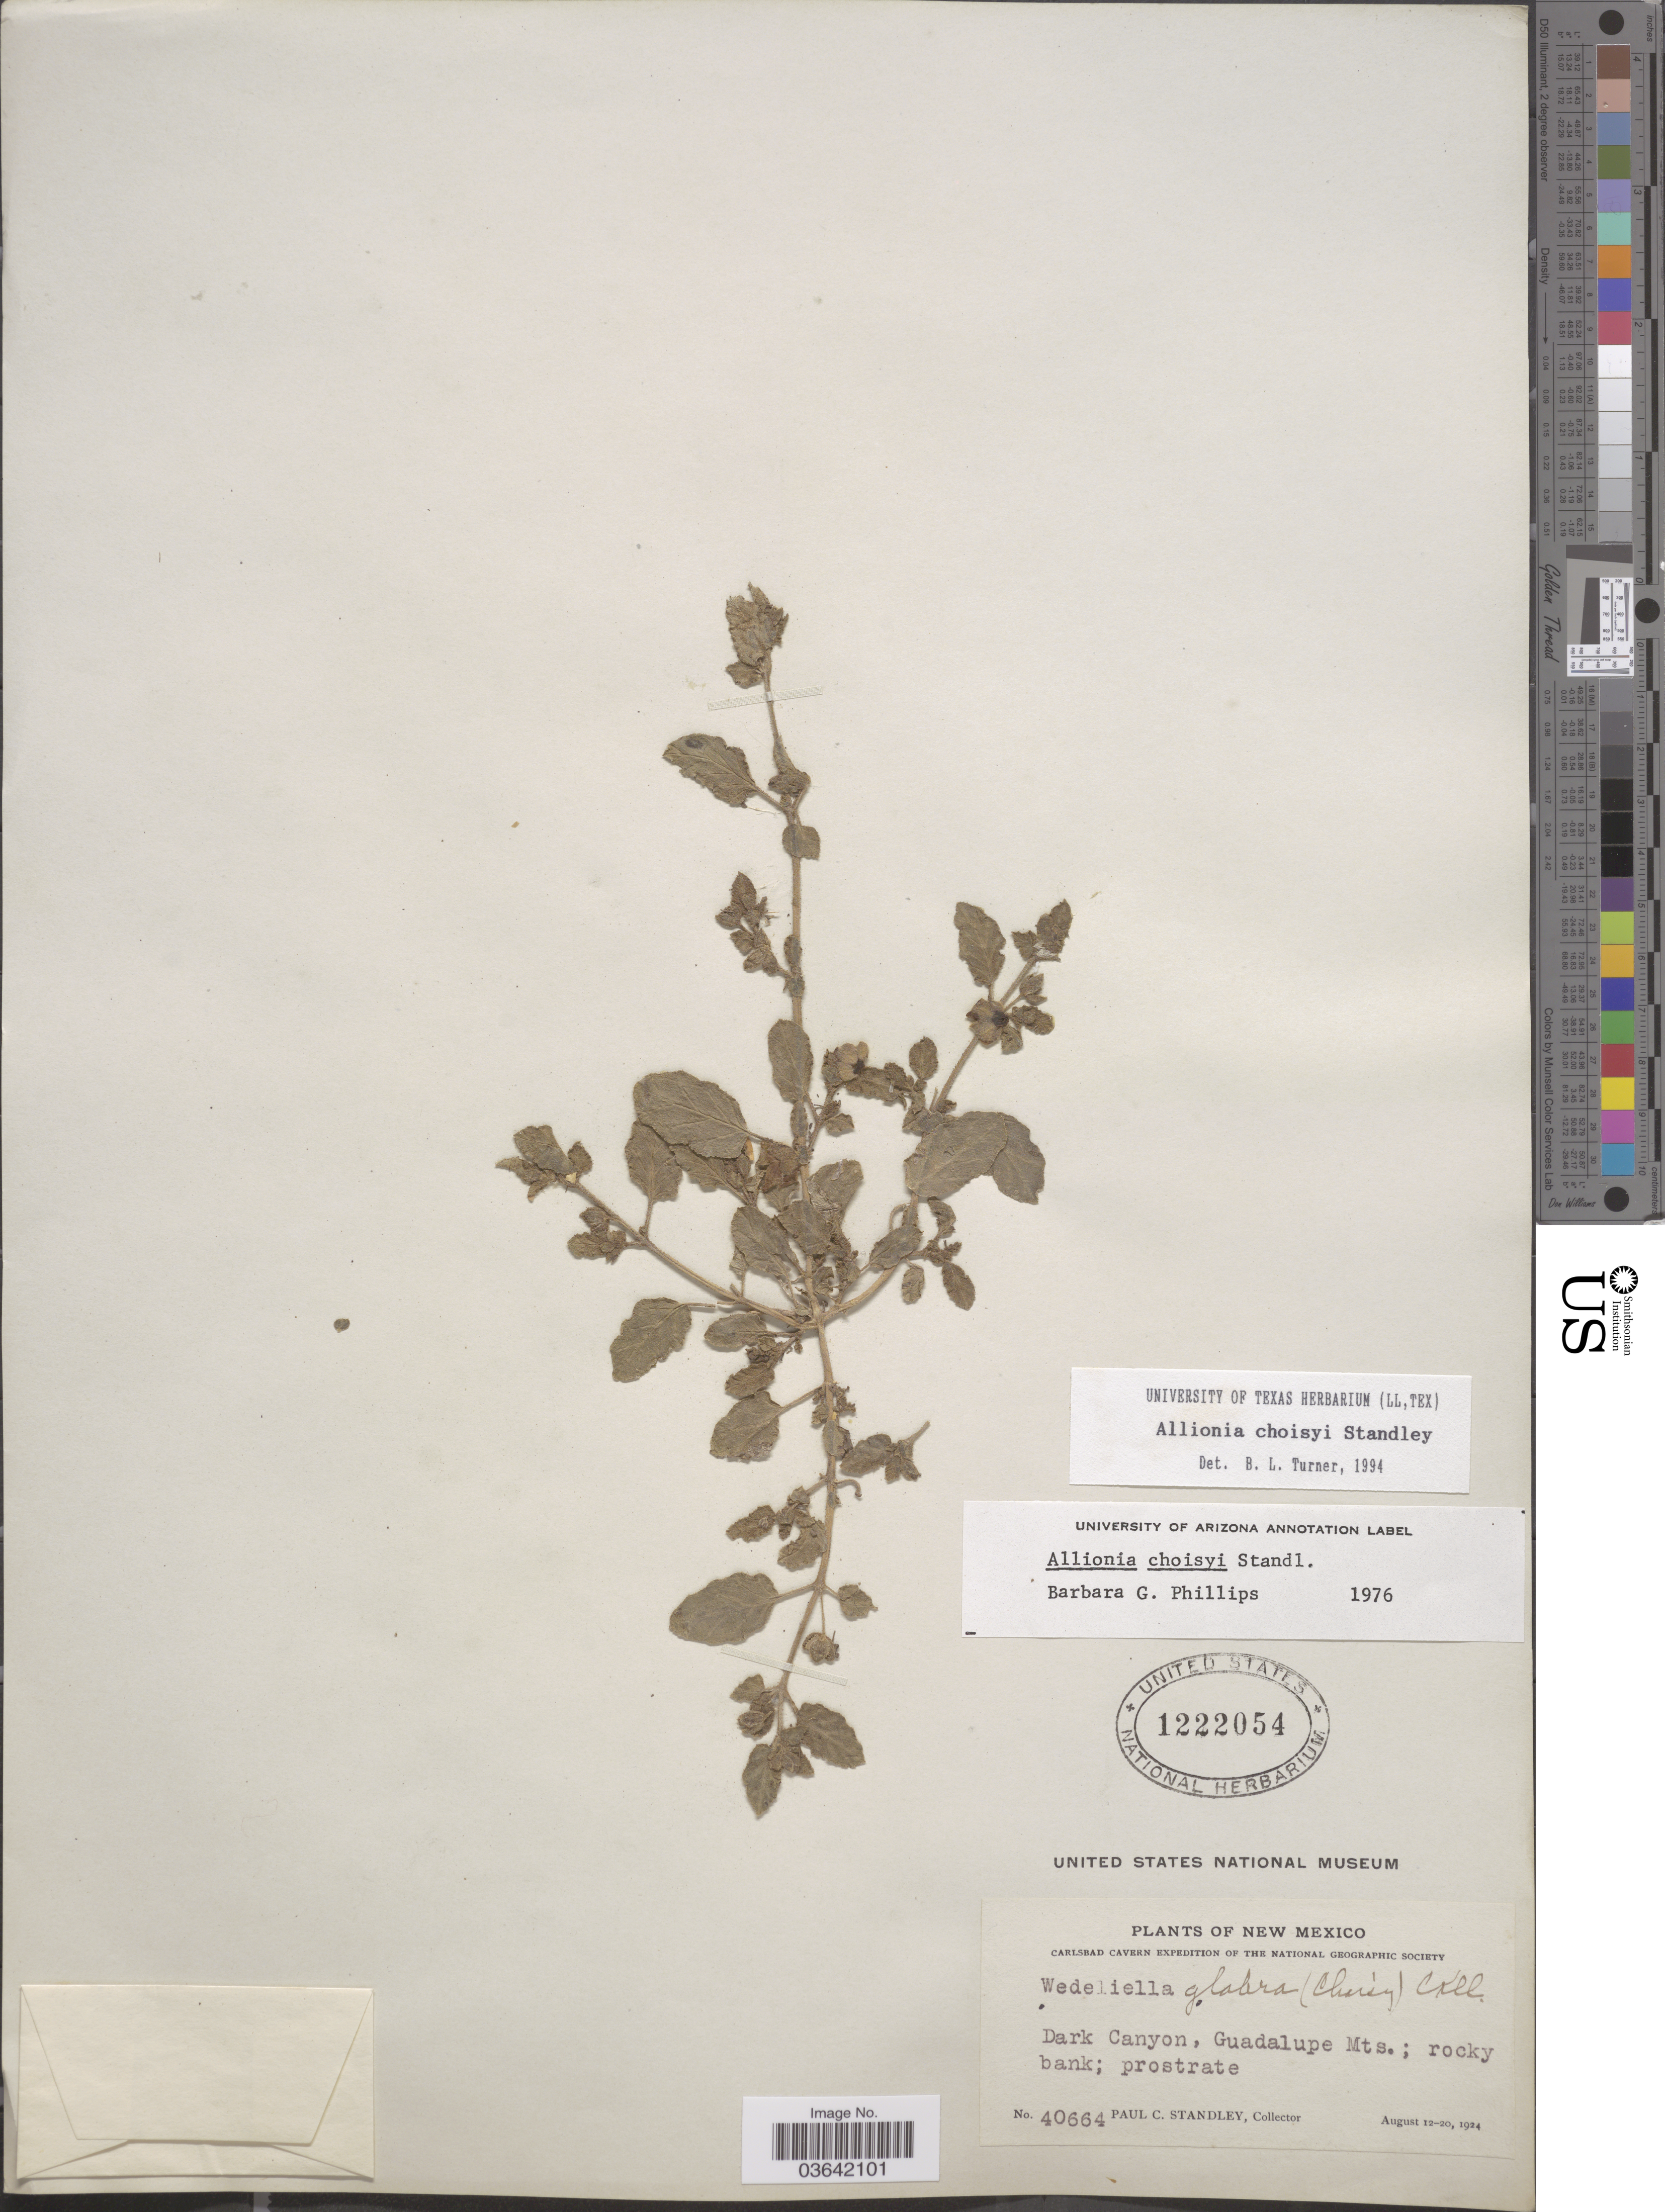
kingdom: Plantae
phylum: Tracheophyta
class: Magnoliopsida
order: Caryophyllales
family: Nyctaginaceae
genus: Allionia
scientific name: Allionia choisyi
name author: Standl.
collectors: P. C. Standley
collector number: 40664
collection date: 1924-08-12/1924-08-20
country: United States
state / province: New Mexico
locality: Dark Canyon, Guadalupe Mts.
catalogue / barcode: US 1222054